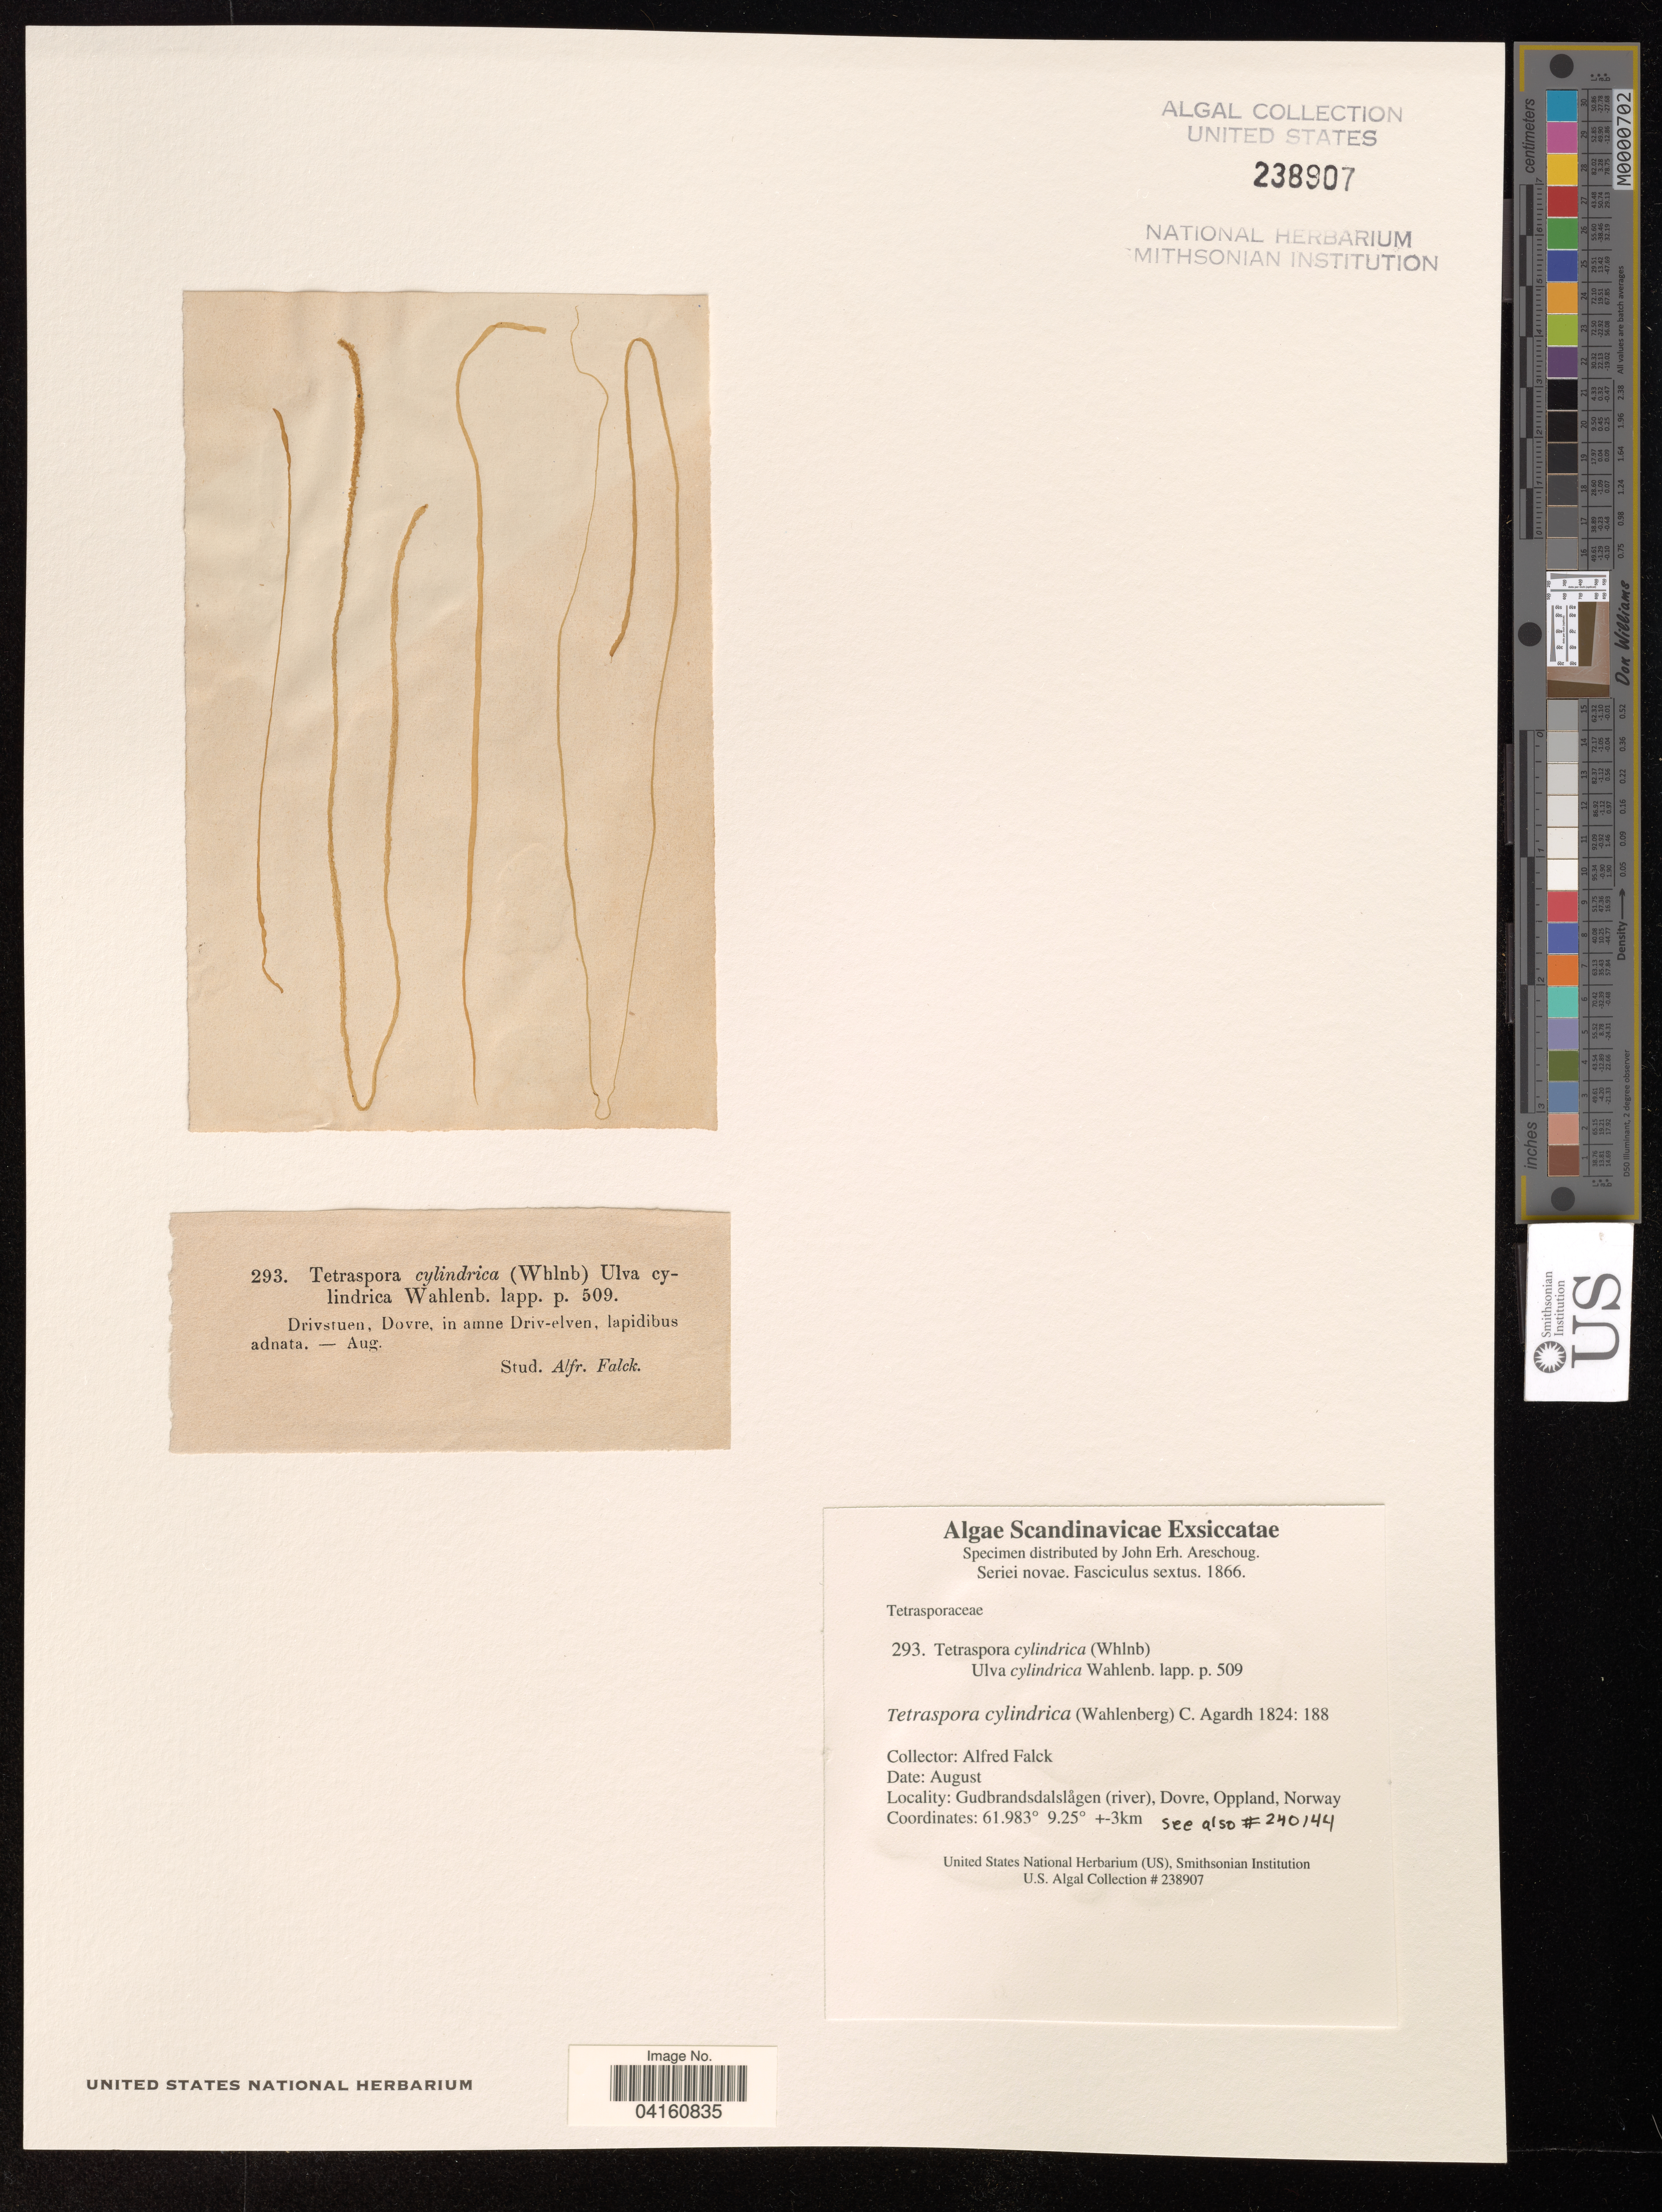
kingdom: Plantae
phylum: Chlorophyta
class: Chlorophyceae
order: Tetrasporales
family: Tetrasporaceae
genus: Tetraspora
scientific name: Tetraspora cylindrica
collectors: A. Falck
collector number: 293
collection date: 1866-08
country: Norway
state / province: Oppland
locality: Gudbrandsdalslågen (river), Dovre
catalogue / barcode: US 238907